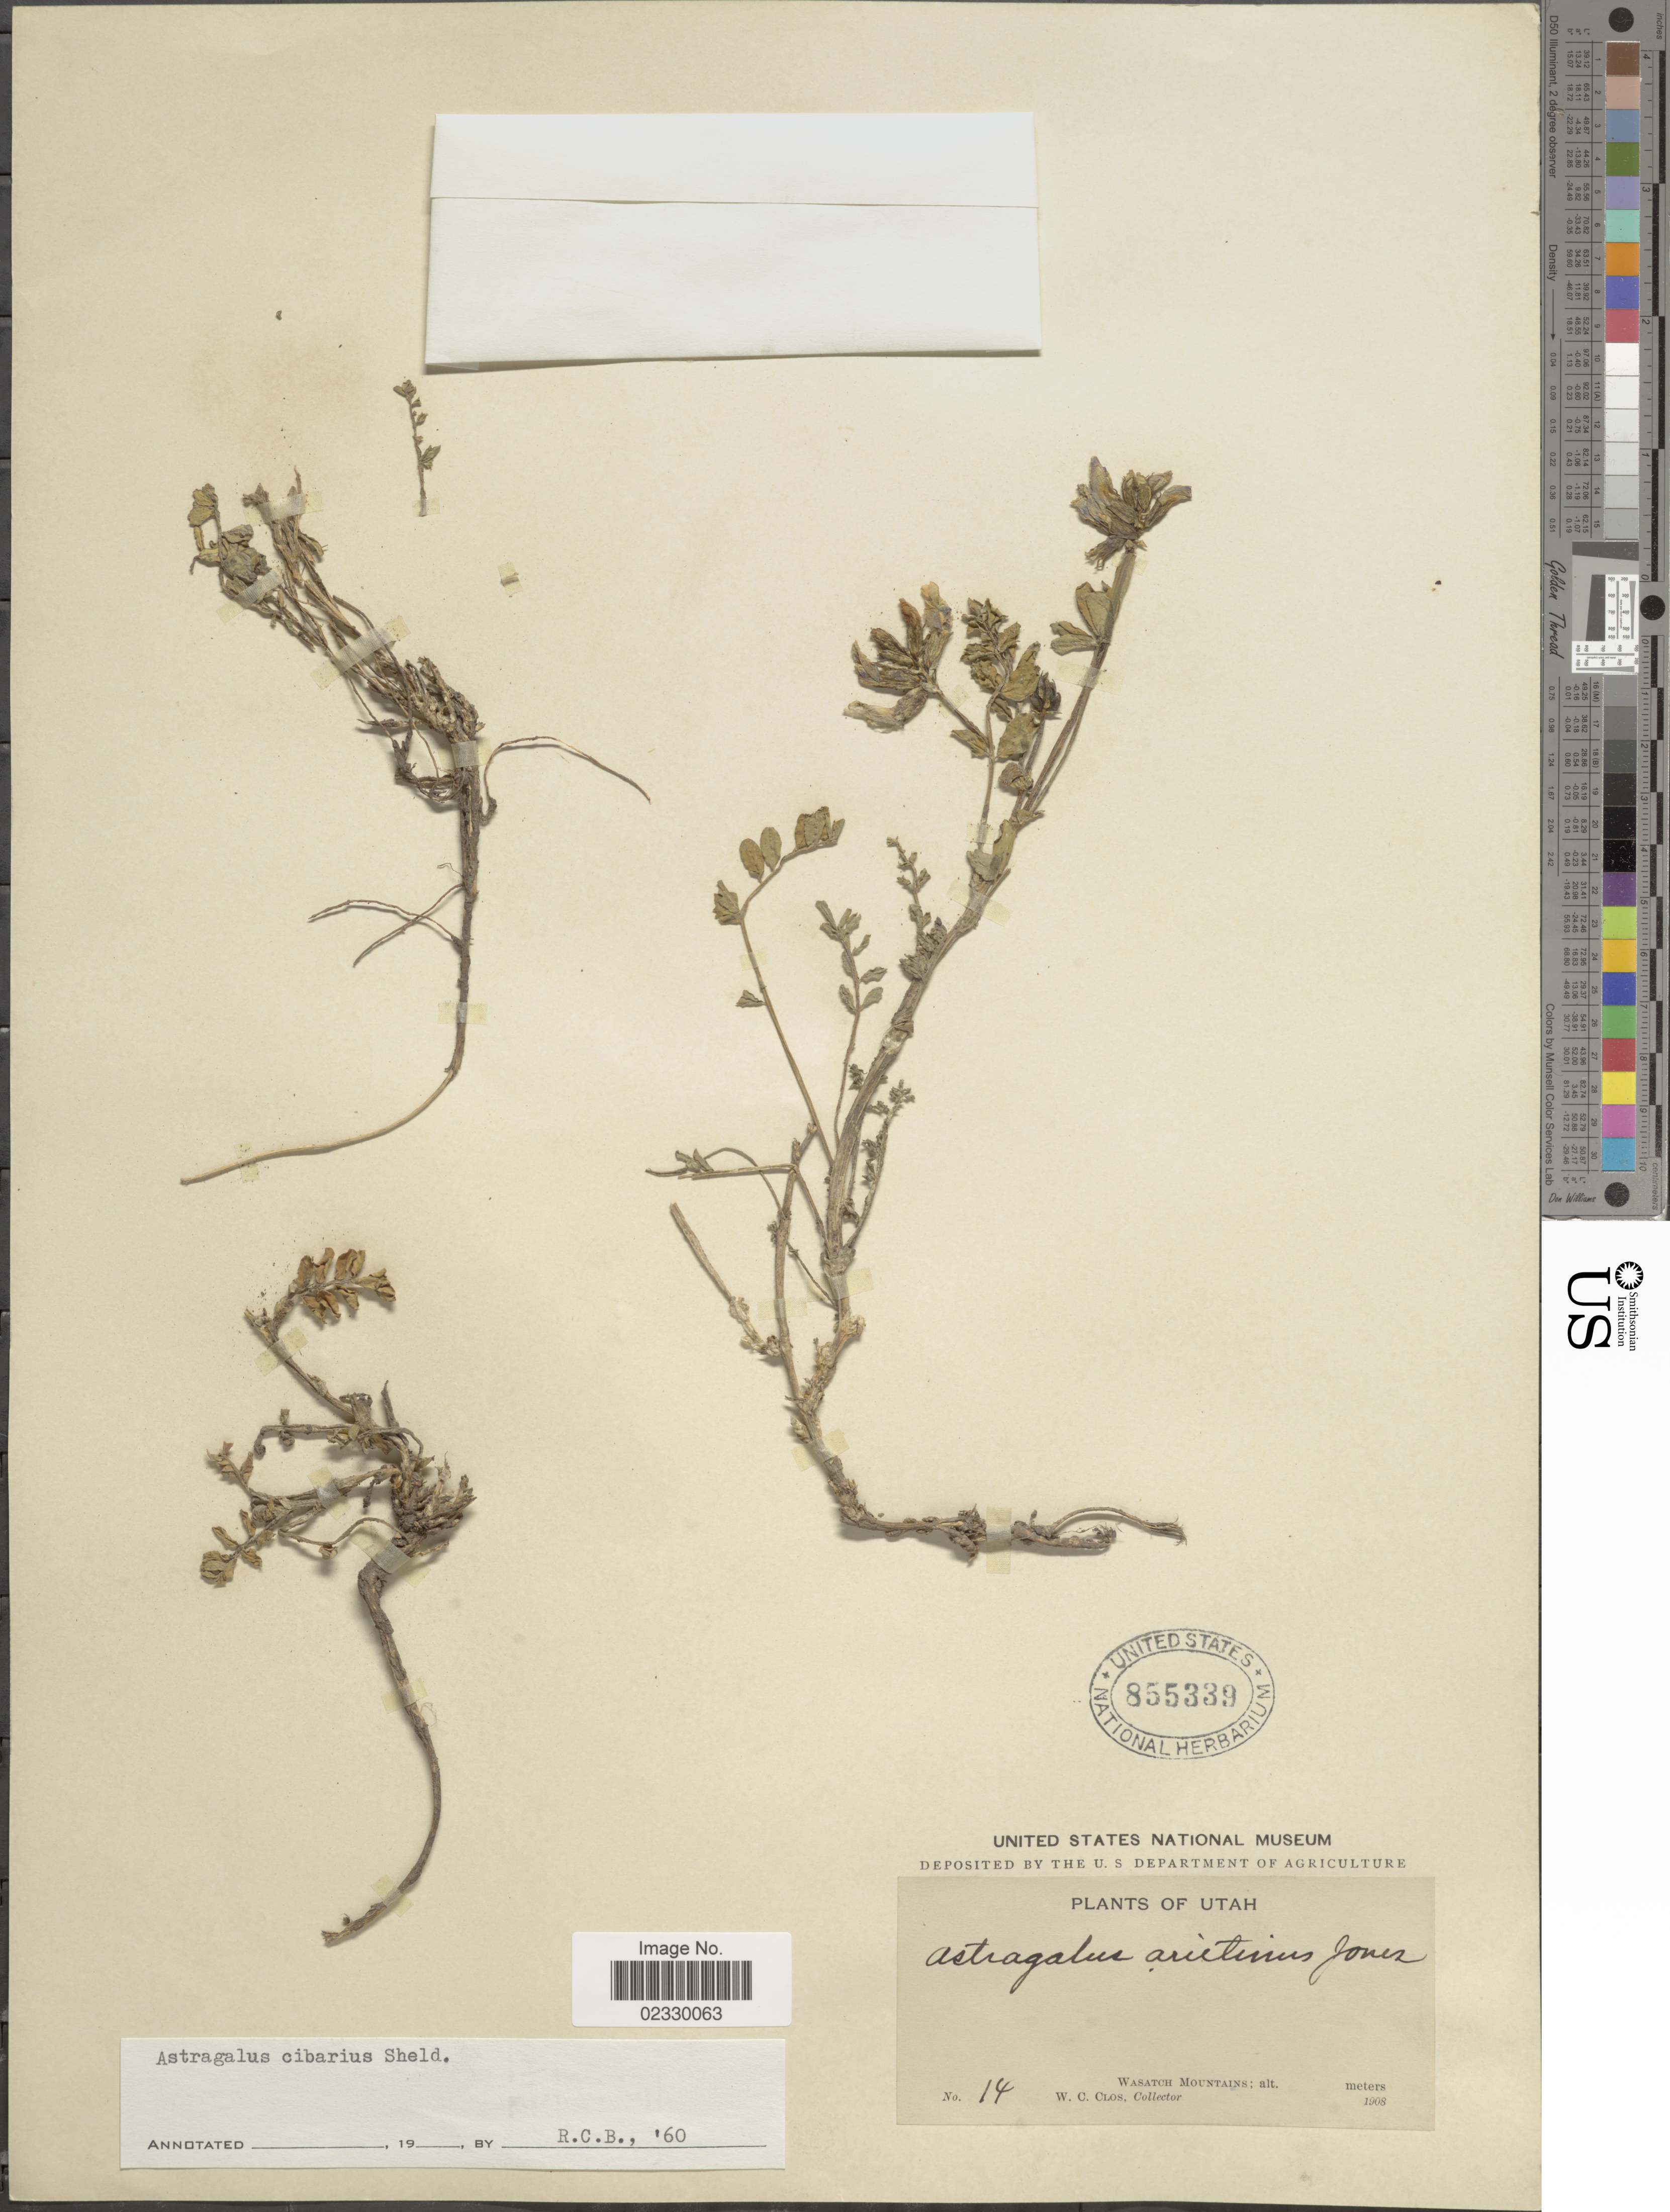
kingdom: Plantae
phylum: Tracheophyta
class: Magnoliopsida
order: Fabales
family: Fabaceae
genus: Astragalus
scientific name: Astragalus cibarius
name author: E. Sheld.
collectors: W. C. Clos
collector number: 14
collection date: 1908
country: United States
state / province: Utah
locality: Wasatch Mountains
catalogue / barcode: US 855339